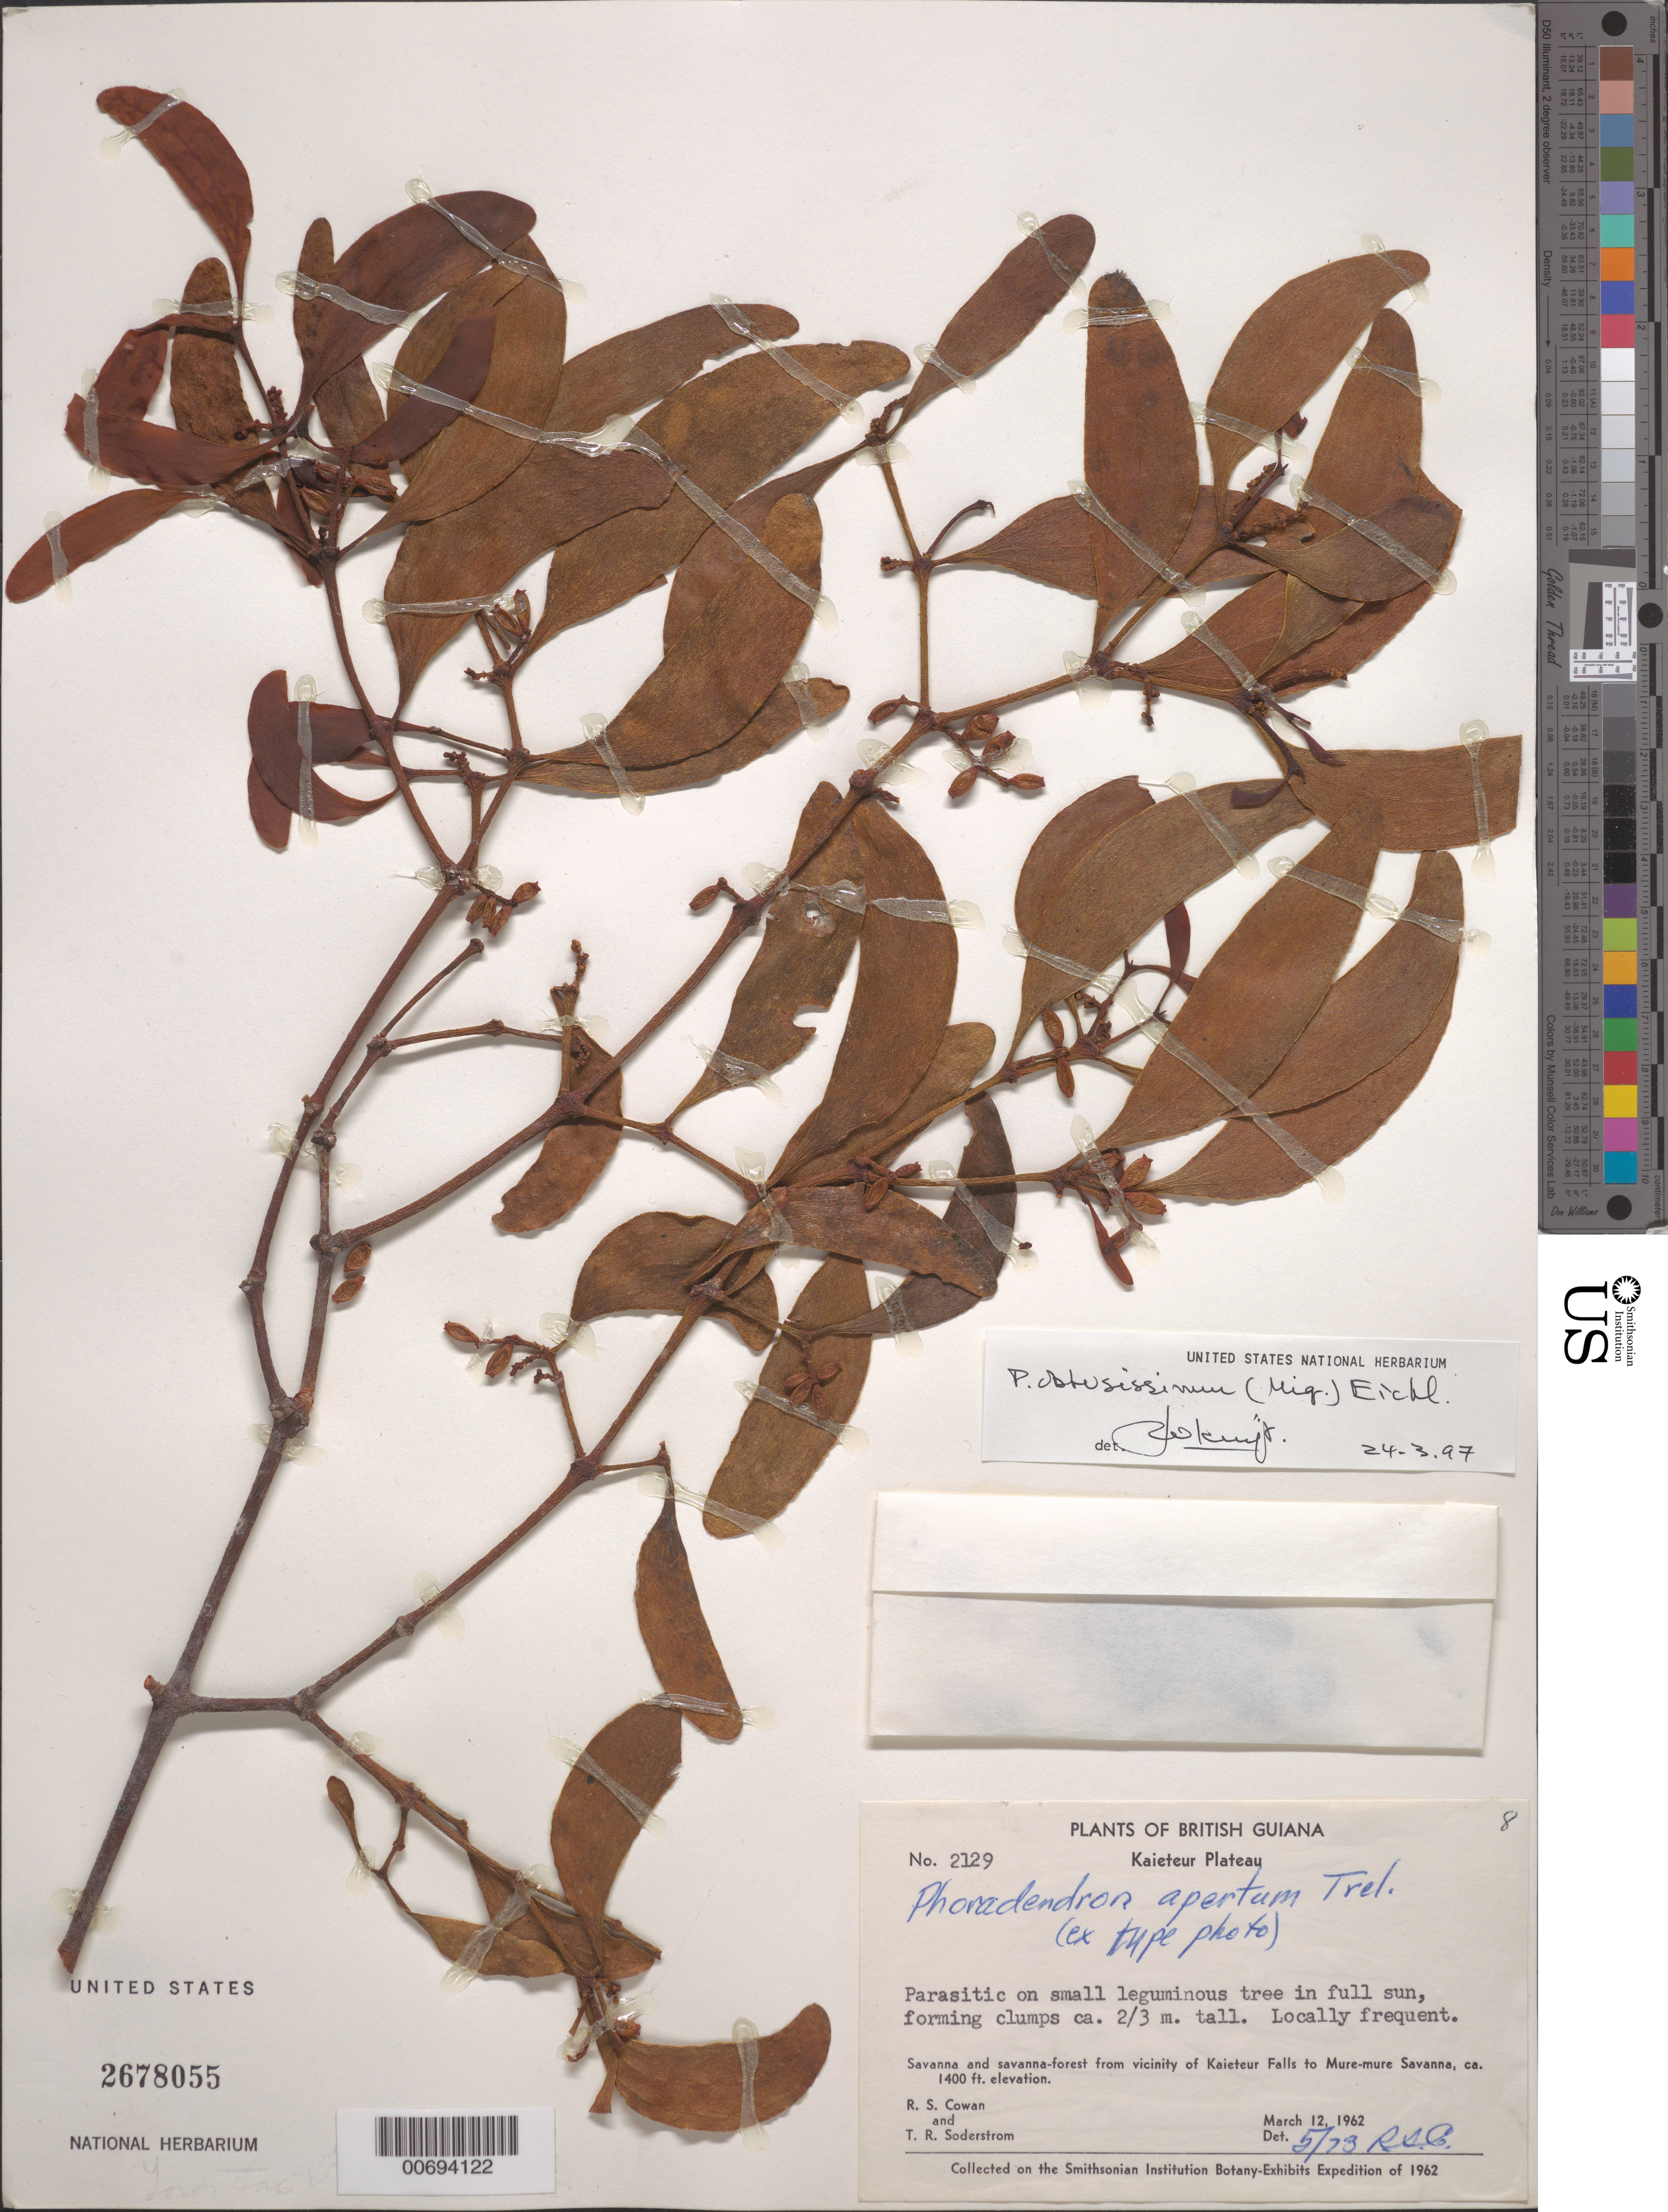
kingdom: Plantae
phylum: Tracheophyta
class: Magnoliopsida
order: Santalales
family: Viscaceae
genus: Phoradendron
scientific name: Phoradendron obtusissimum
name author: (Miq.) Eichler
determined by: Kuijt, Job, (CANADA)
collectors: R. S. Cowan & T. R. Soderstrom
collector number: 2129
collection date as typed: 12-Mar-62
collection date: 1962-03-12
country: Guyana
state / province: Potaro-Siparuni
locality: Kaieteur Falls, Potaro R.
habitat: Savanna and savanna forest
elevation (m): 427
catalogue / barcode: US 2678055